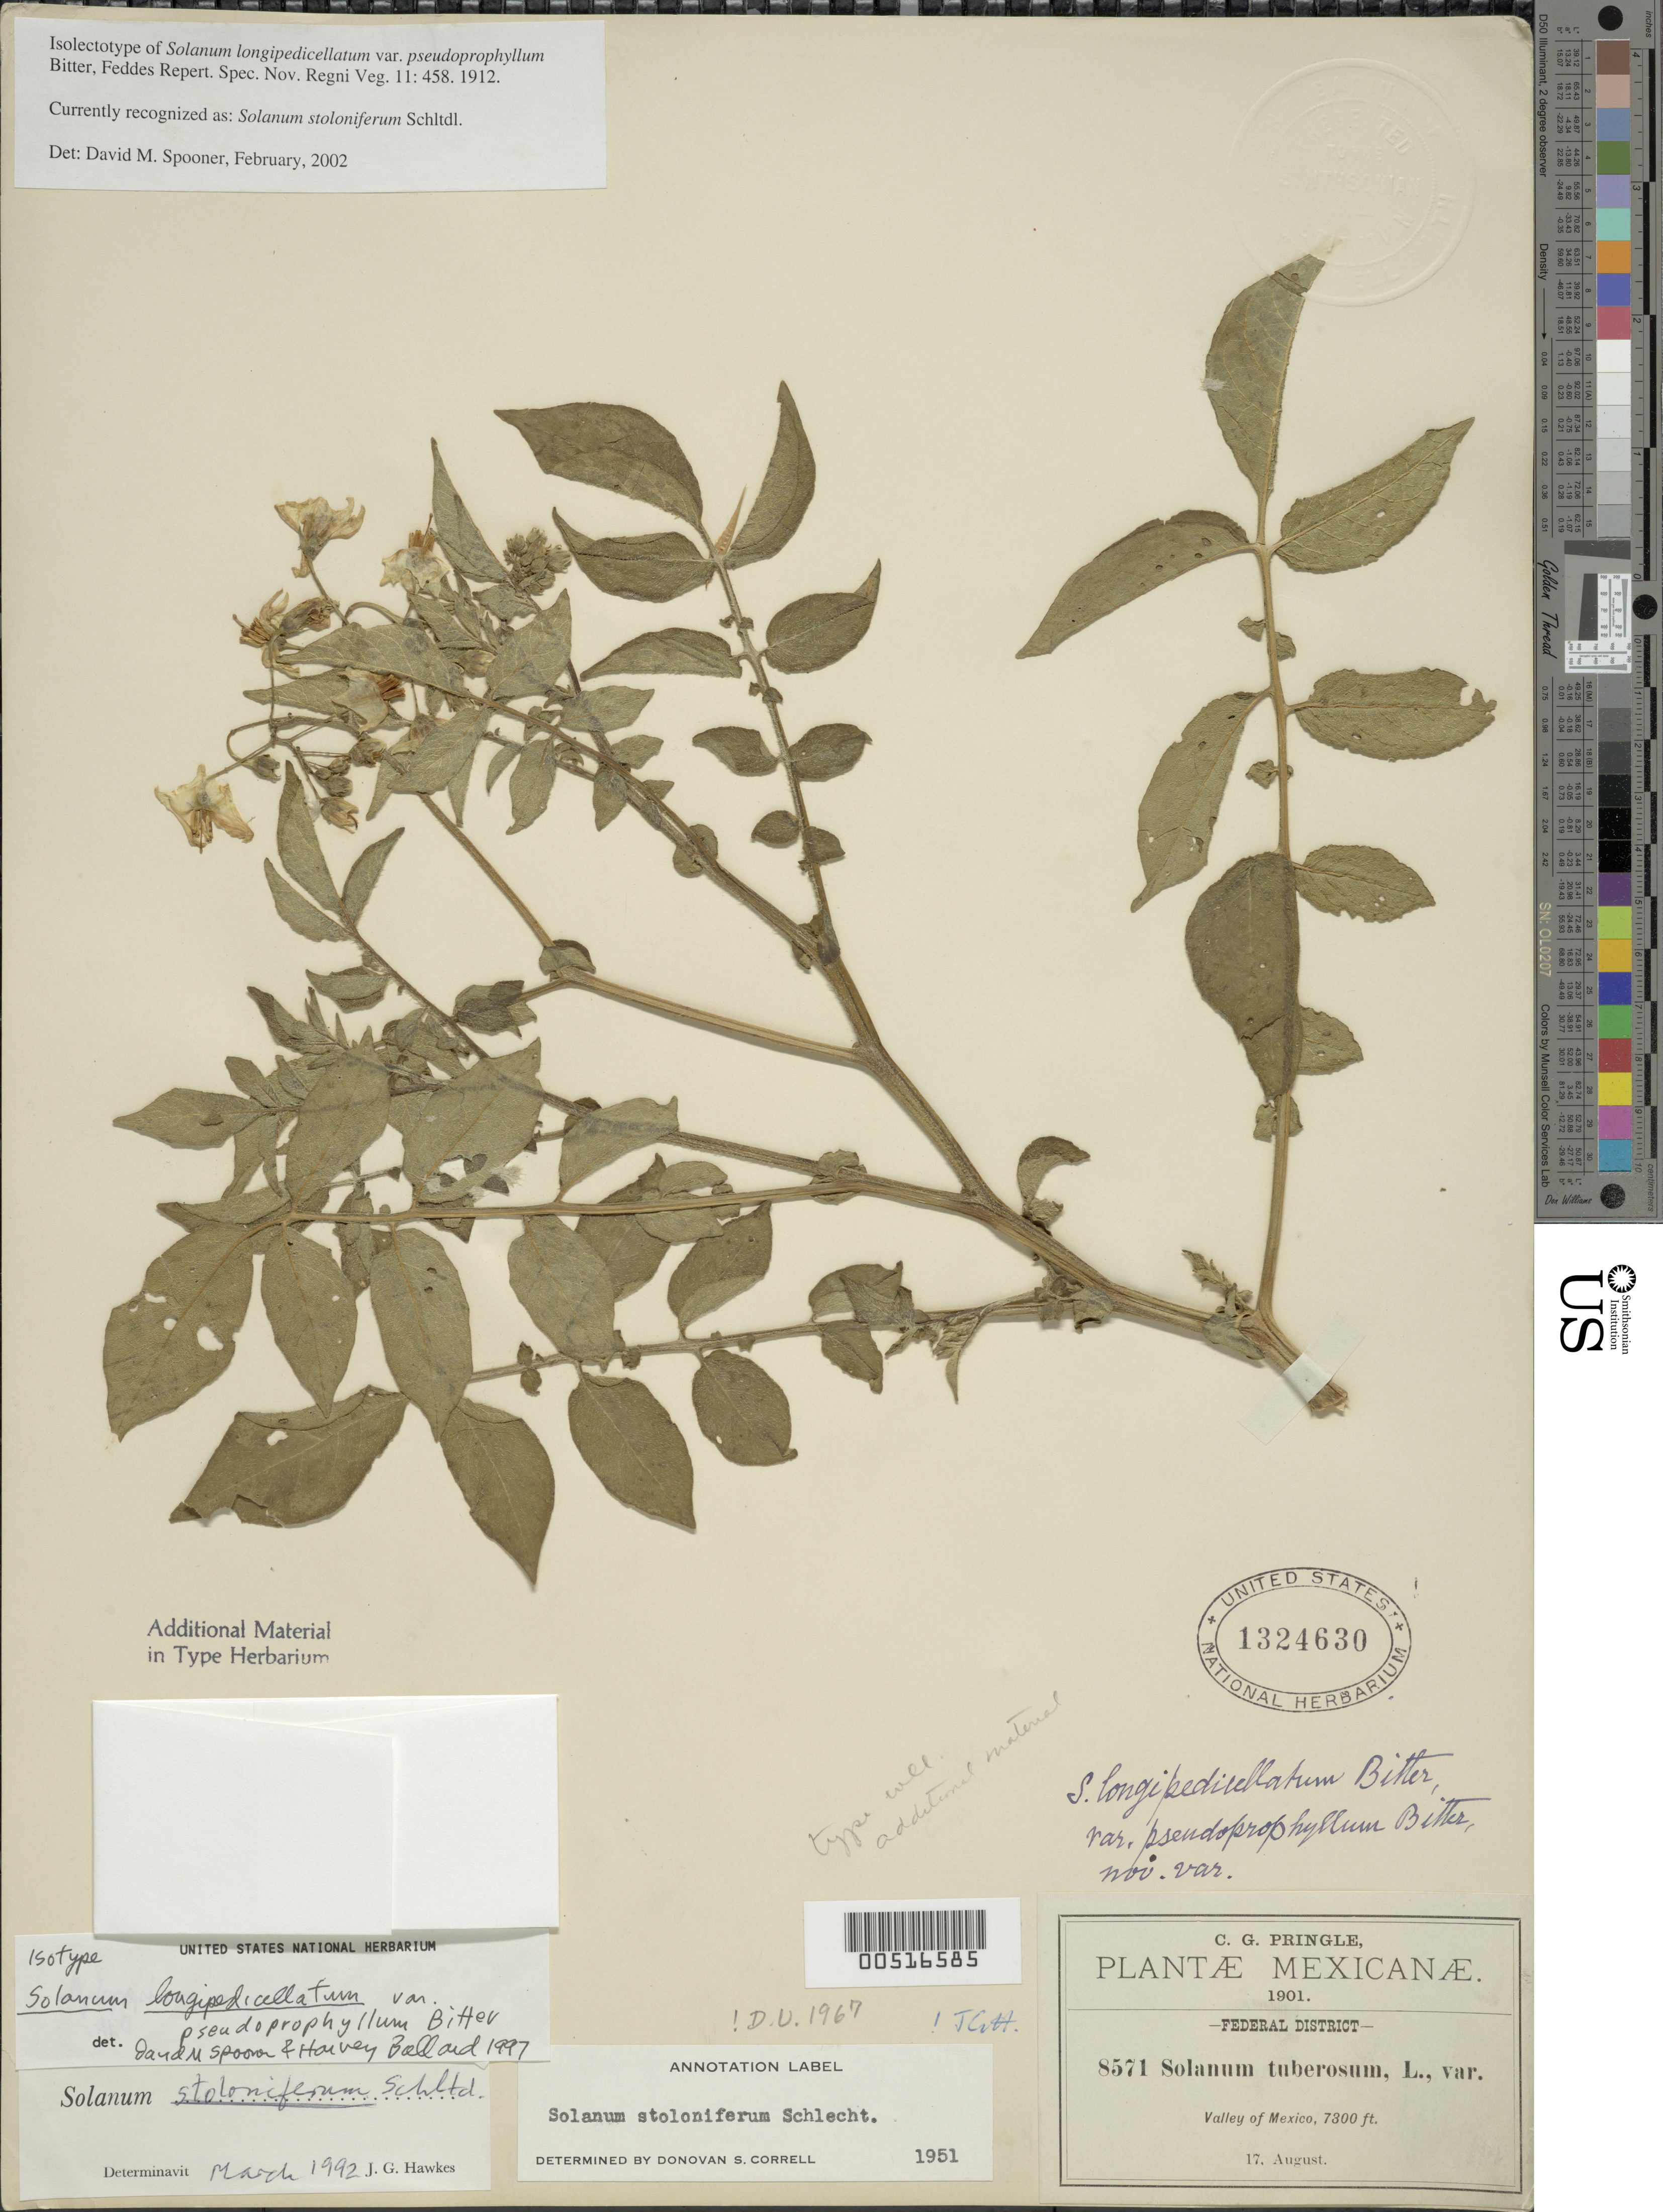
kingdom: Plantae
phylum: Tracheophyta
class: Magnoliopsida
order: Solanales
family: Solanaceae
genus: Solanum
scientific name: Solanum stoloniferum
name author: Schltdl. & Bouché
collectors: C. G. Pringle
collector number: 8571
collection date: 1901-08-17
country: Mexico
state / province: Distrito Federal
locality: Federal District. Valley of Mexico.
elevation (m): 2225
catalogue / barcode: US 1324630